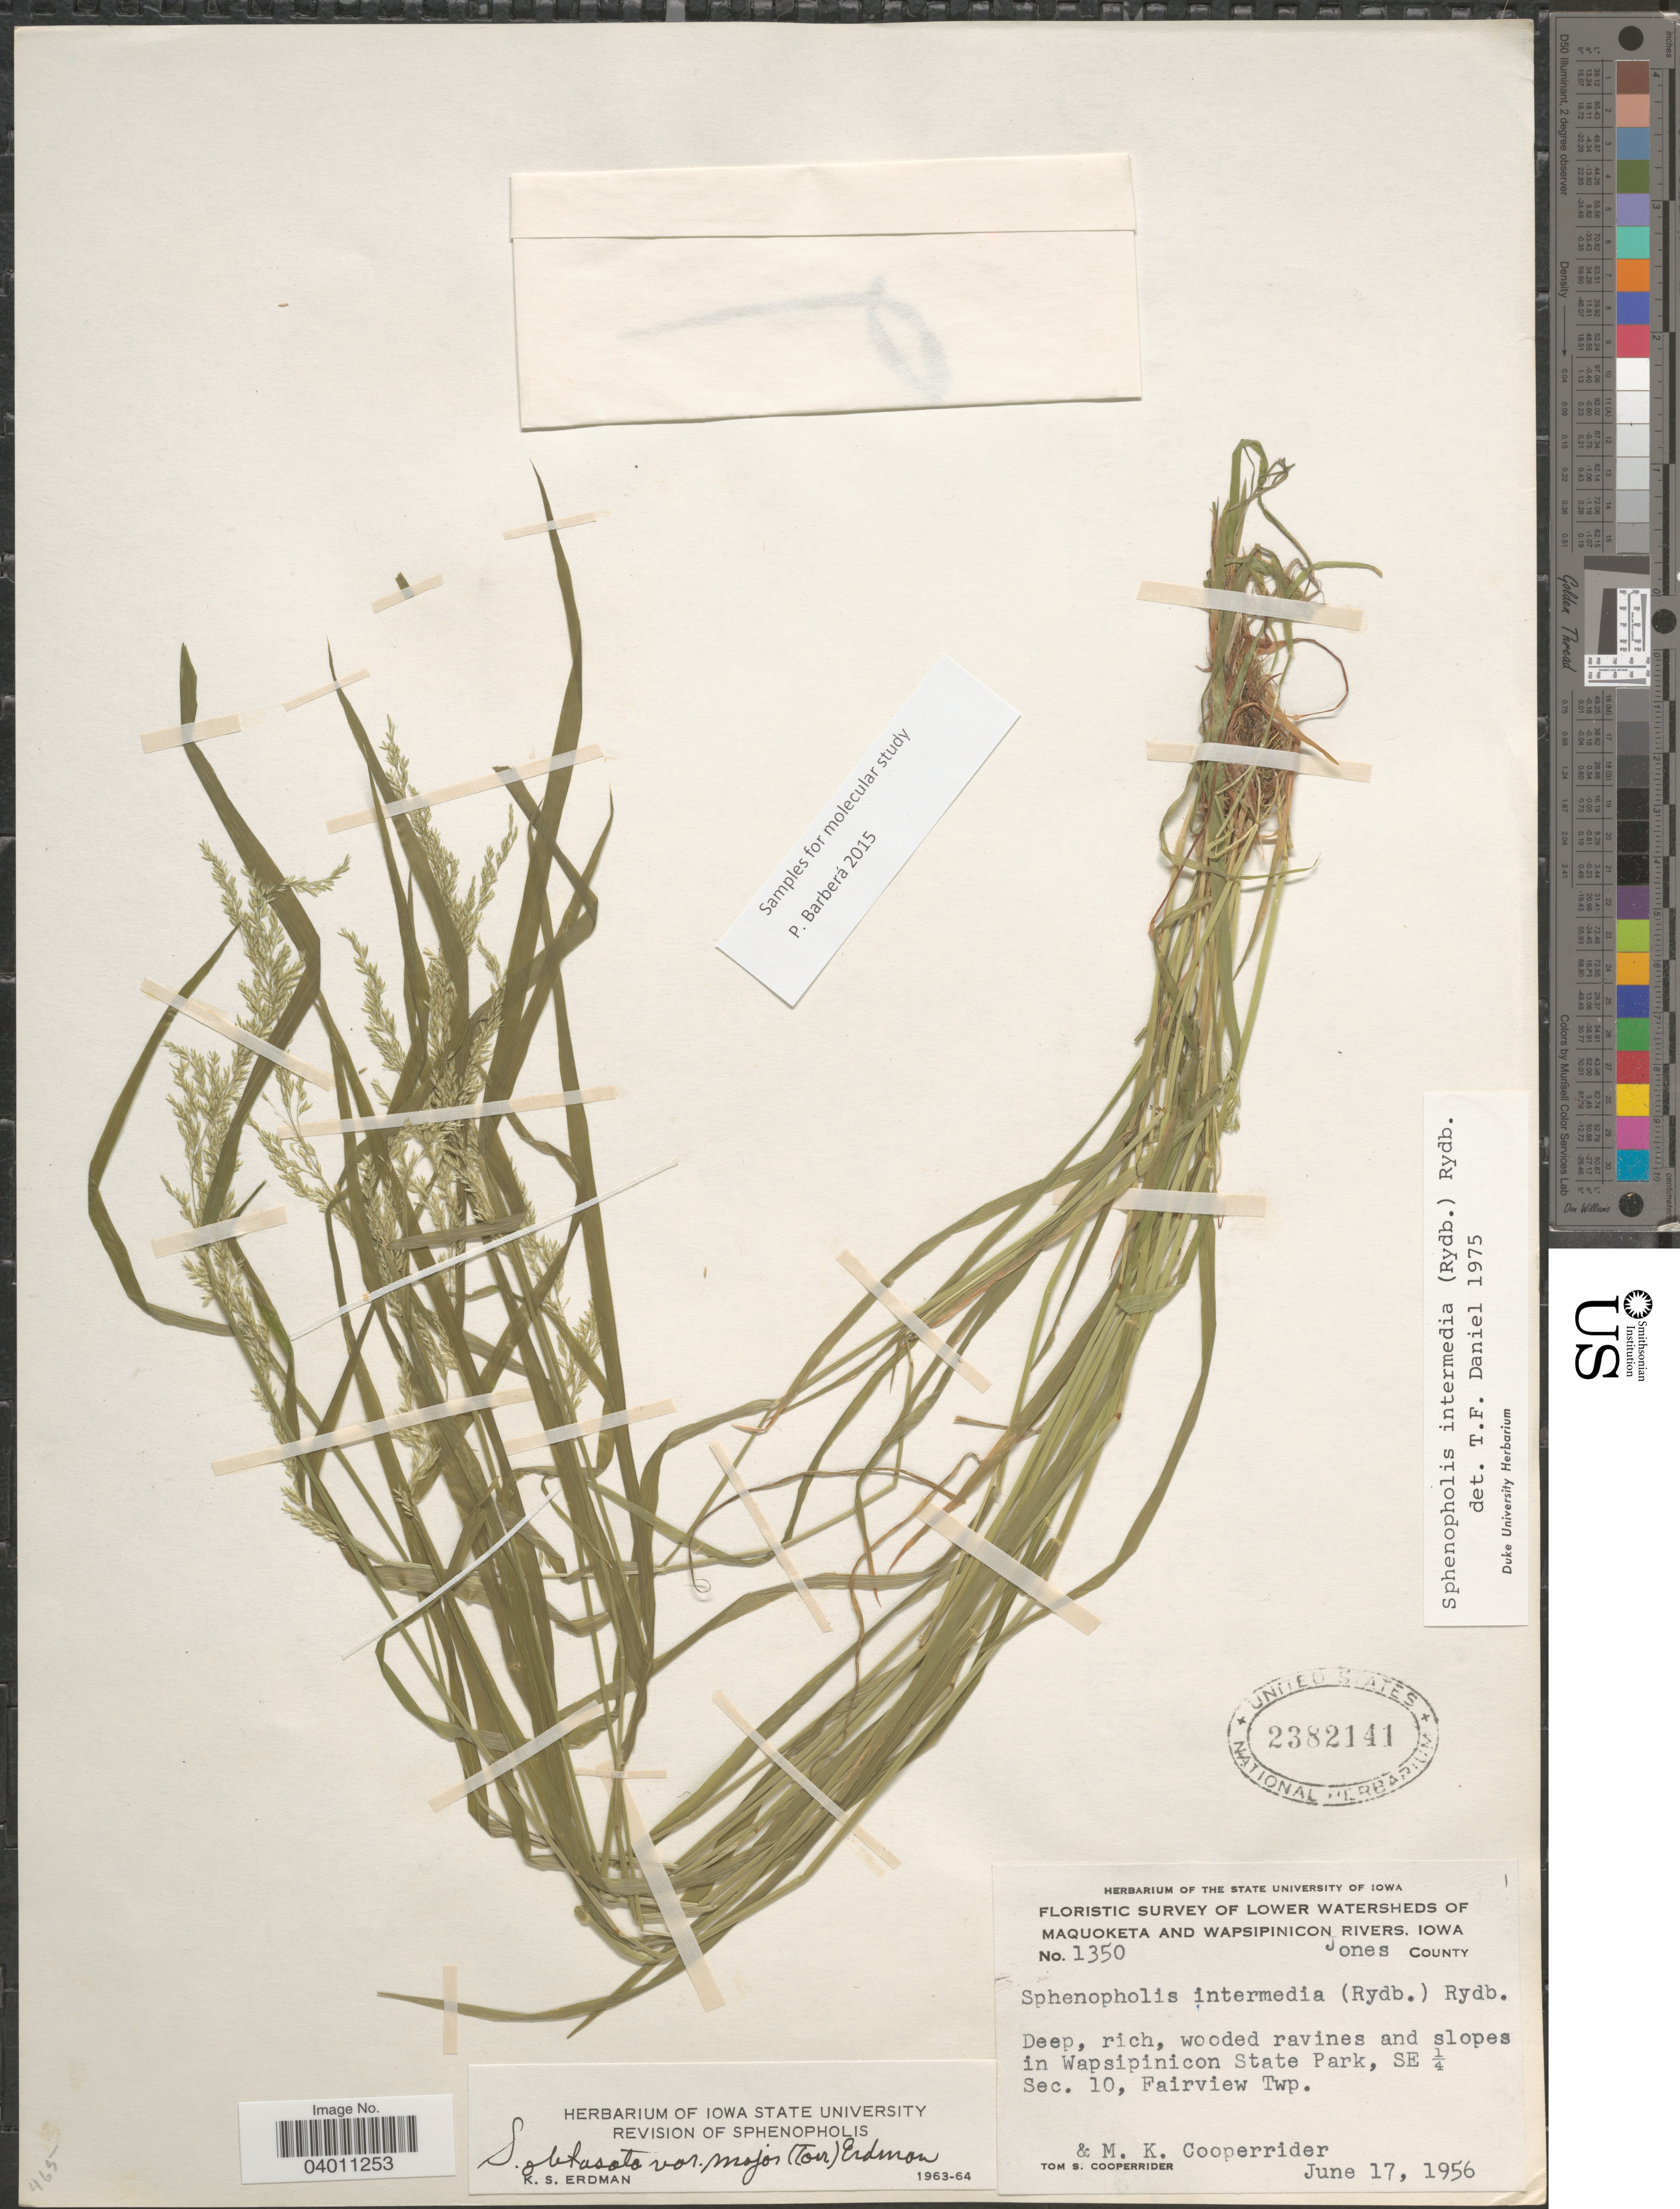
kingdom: Plantae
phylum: Tracheophyta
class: Liliopsida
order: Poales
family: Poaceae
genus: Sphenopholis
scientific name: Sphenopholis intermedia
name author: (Rydb.) Rydb.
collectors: T. S. Cooperrider & M. Cooperrider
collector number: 1350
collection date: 1956-06-17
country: United States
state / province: Iowa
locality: Lower Watersheds of Maquoketa and Wapsipinicon Rivers. Jones County. Deep, rich, wooded ravines and slopes in Wapsipinicon State Park, SE ¼ Sec. 10, Fairview Twp.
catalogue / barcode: US 2382141